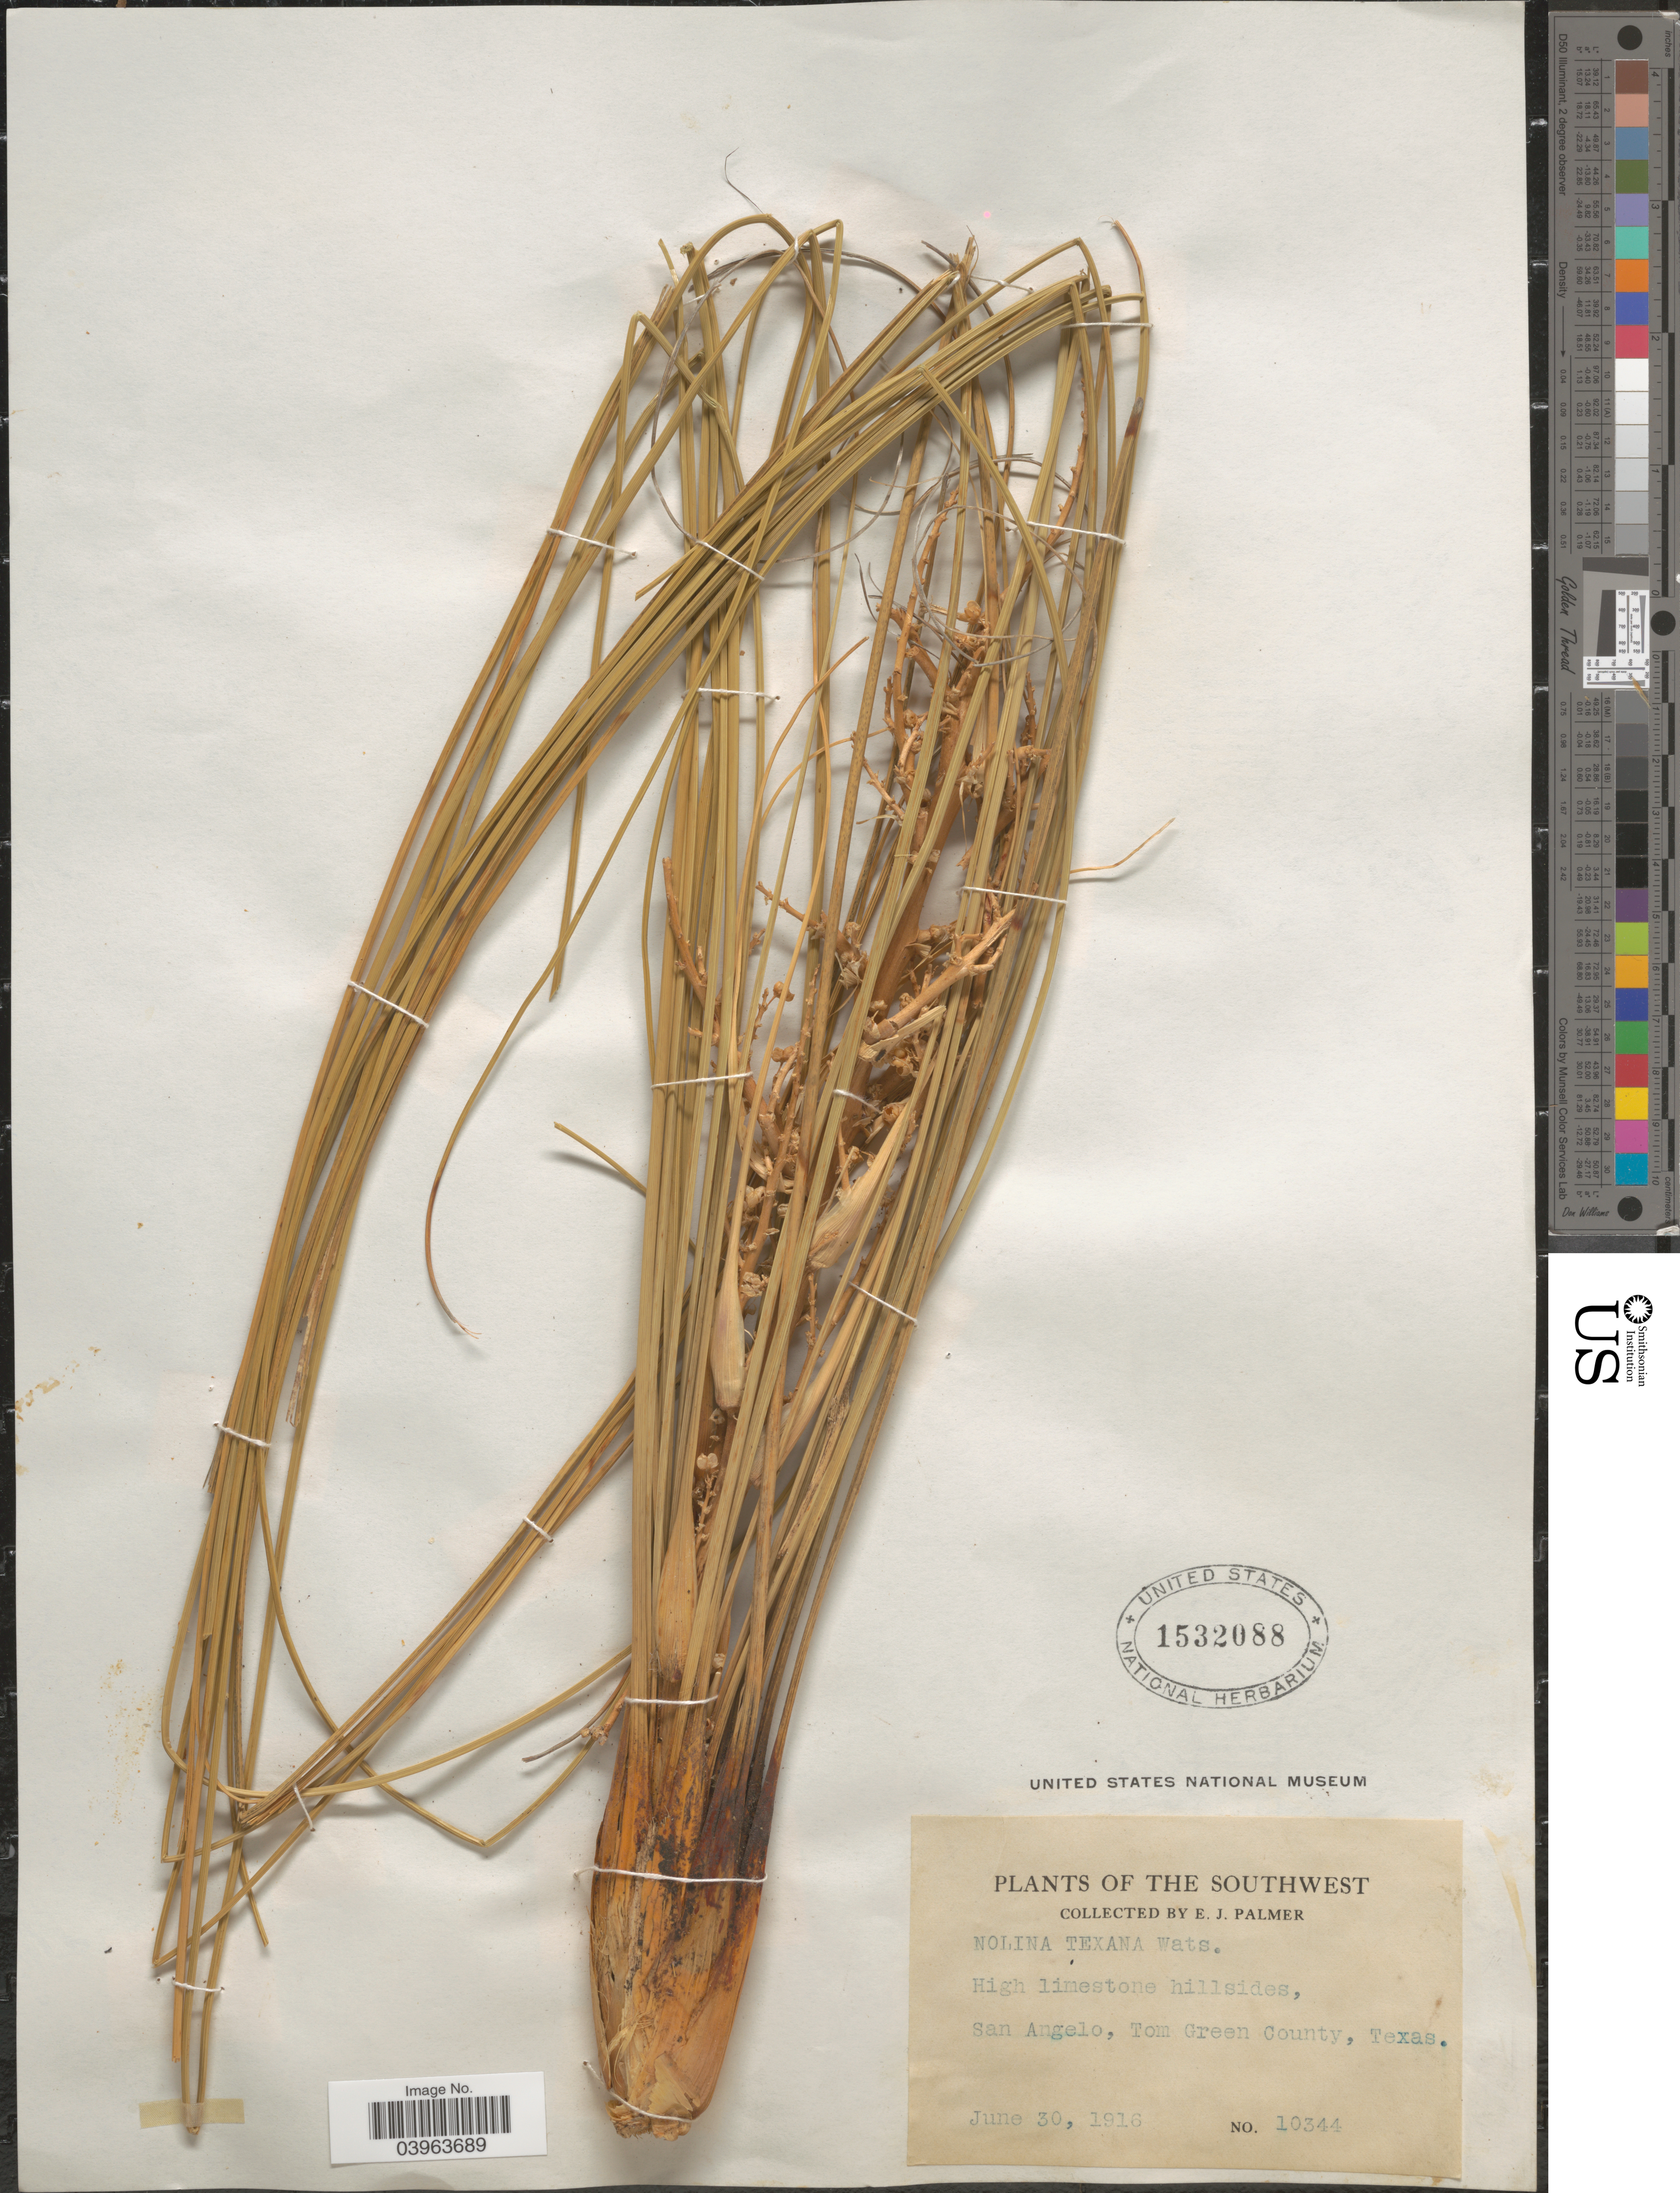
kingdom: Plantae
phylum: Tracheophyta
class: Liliopsida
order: Asparagales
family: Asparagaceae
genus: Nolina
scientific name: Nolina texana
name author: S. Watson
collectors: E. J. Palmer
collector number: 10344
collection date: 1916-06-30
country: United States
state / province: Texas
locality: The Southwest. High limestone hillsides, San Angelo, Tom Green County.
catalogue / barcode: US 1532088